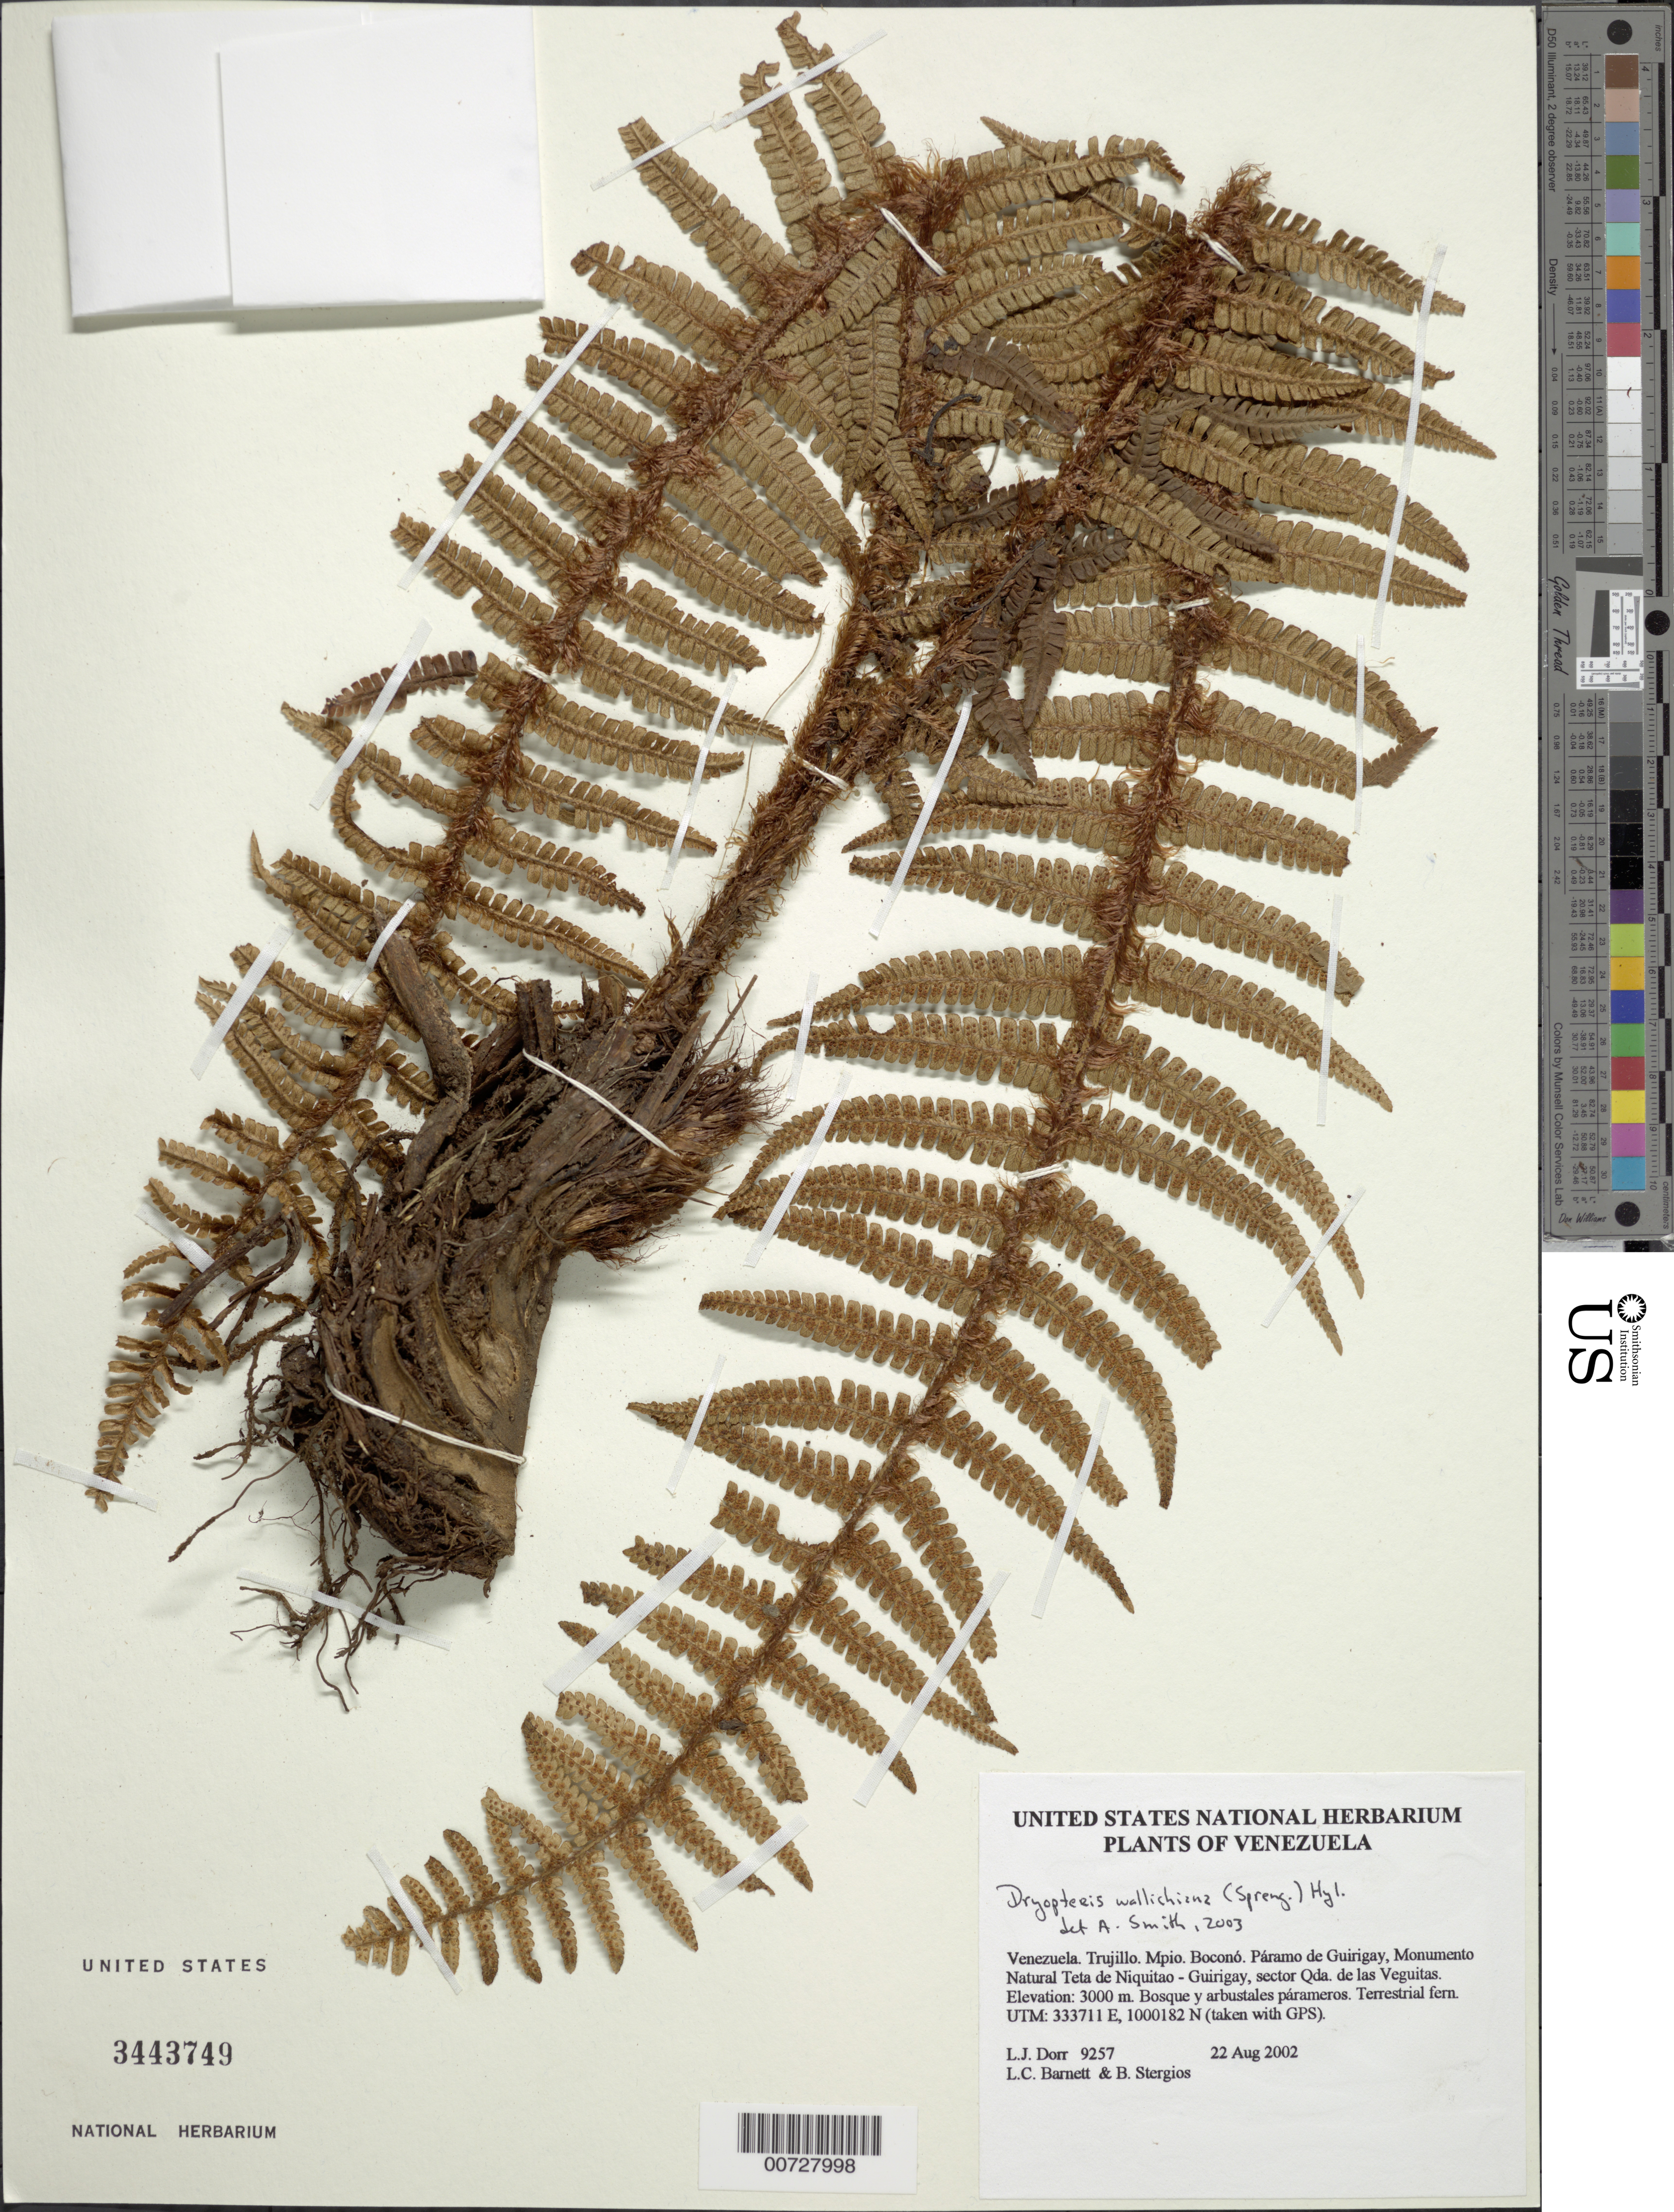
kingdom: Plantae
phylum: Tracheophyta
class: Polypodiopsida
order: Polypodiales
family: Dryopteridaceae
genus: Dryopteris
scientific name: Dryopteris wallichiana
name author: (Spreng.) Hyl.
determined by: Smith, Andrew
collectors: L. J. Dorr, L. C. Barnett & B. G. Stergios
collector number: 9257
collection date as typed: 22 Aug 2002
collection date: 2002-08-22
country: Venezuela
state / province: Trujillo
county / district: Boconó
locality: Páramo de Guirigay, Monumento Natural Teta de Niquitao - Guirigay, sector Las Veguitas.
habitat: Bosque y arbustales párameros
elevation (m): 3000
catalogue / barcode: US 3443749